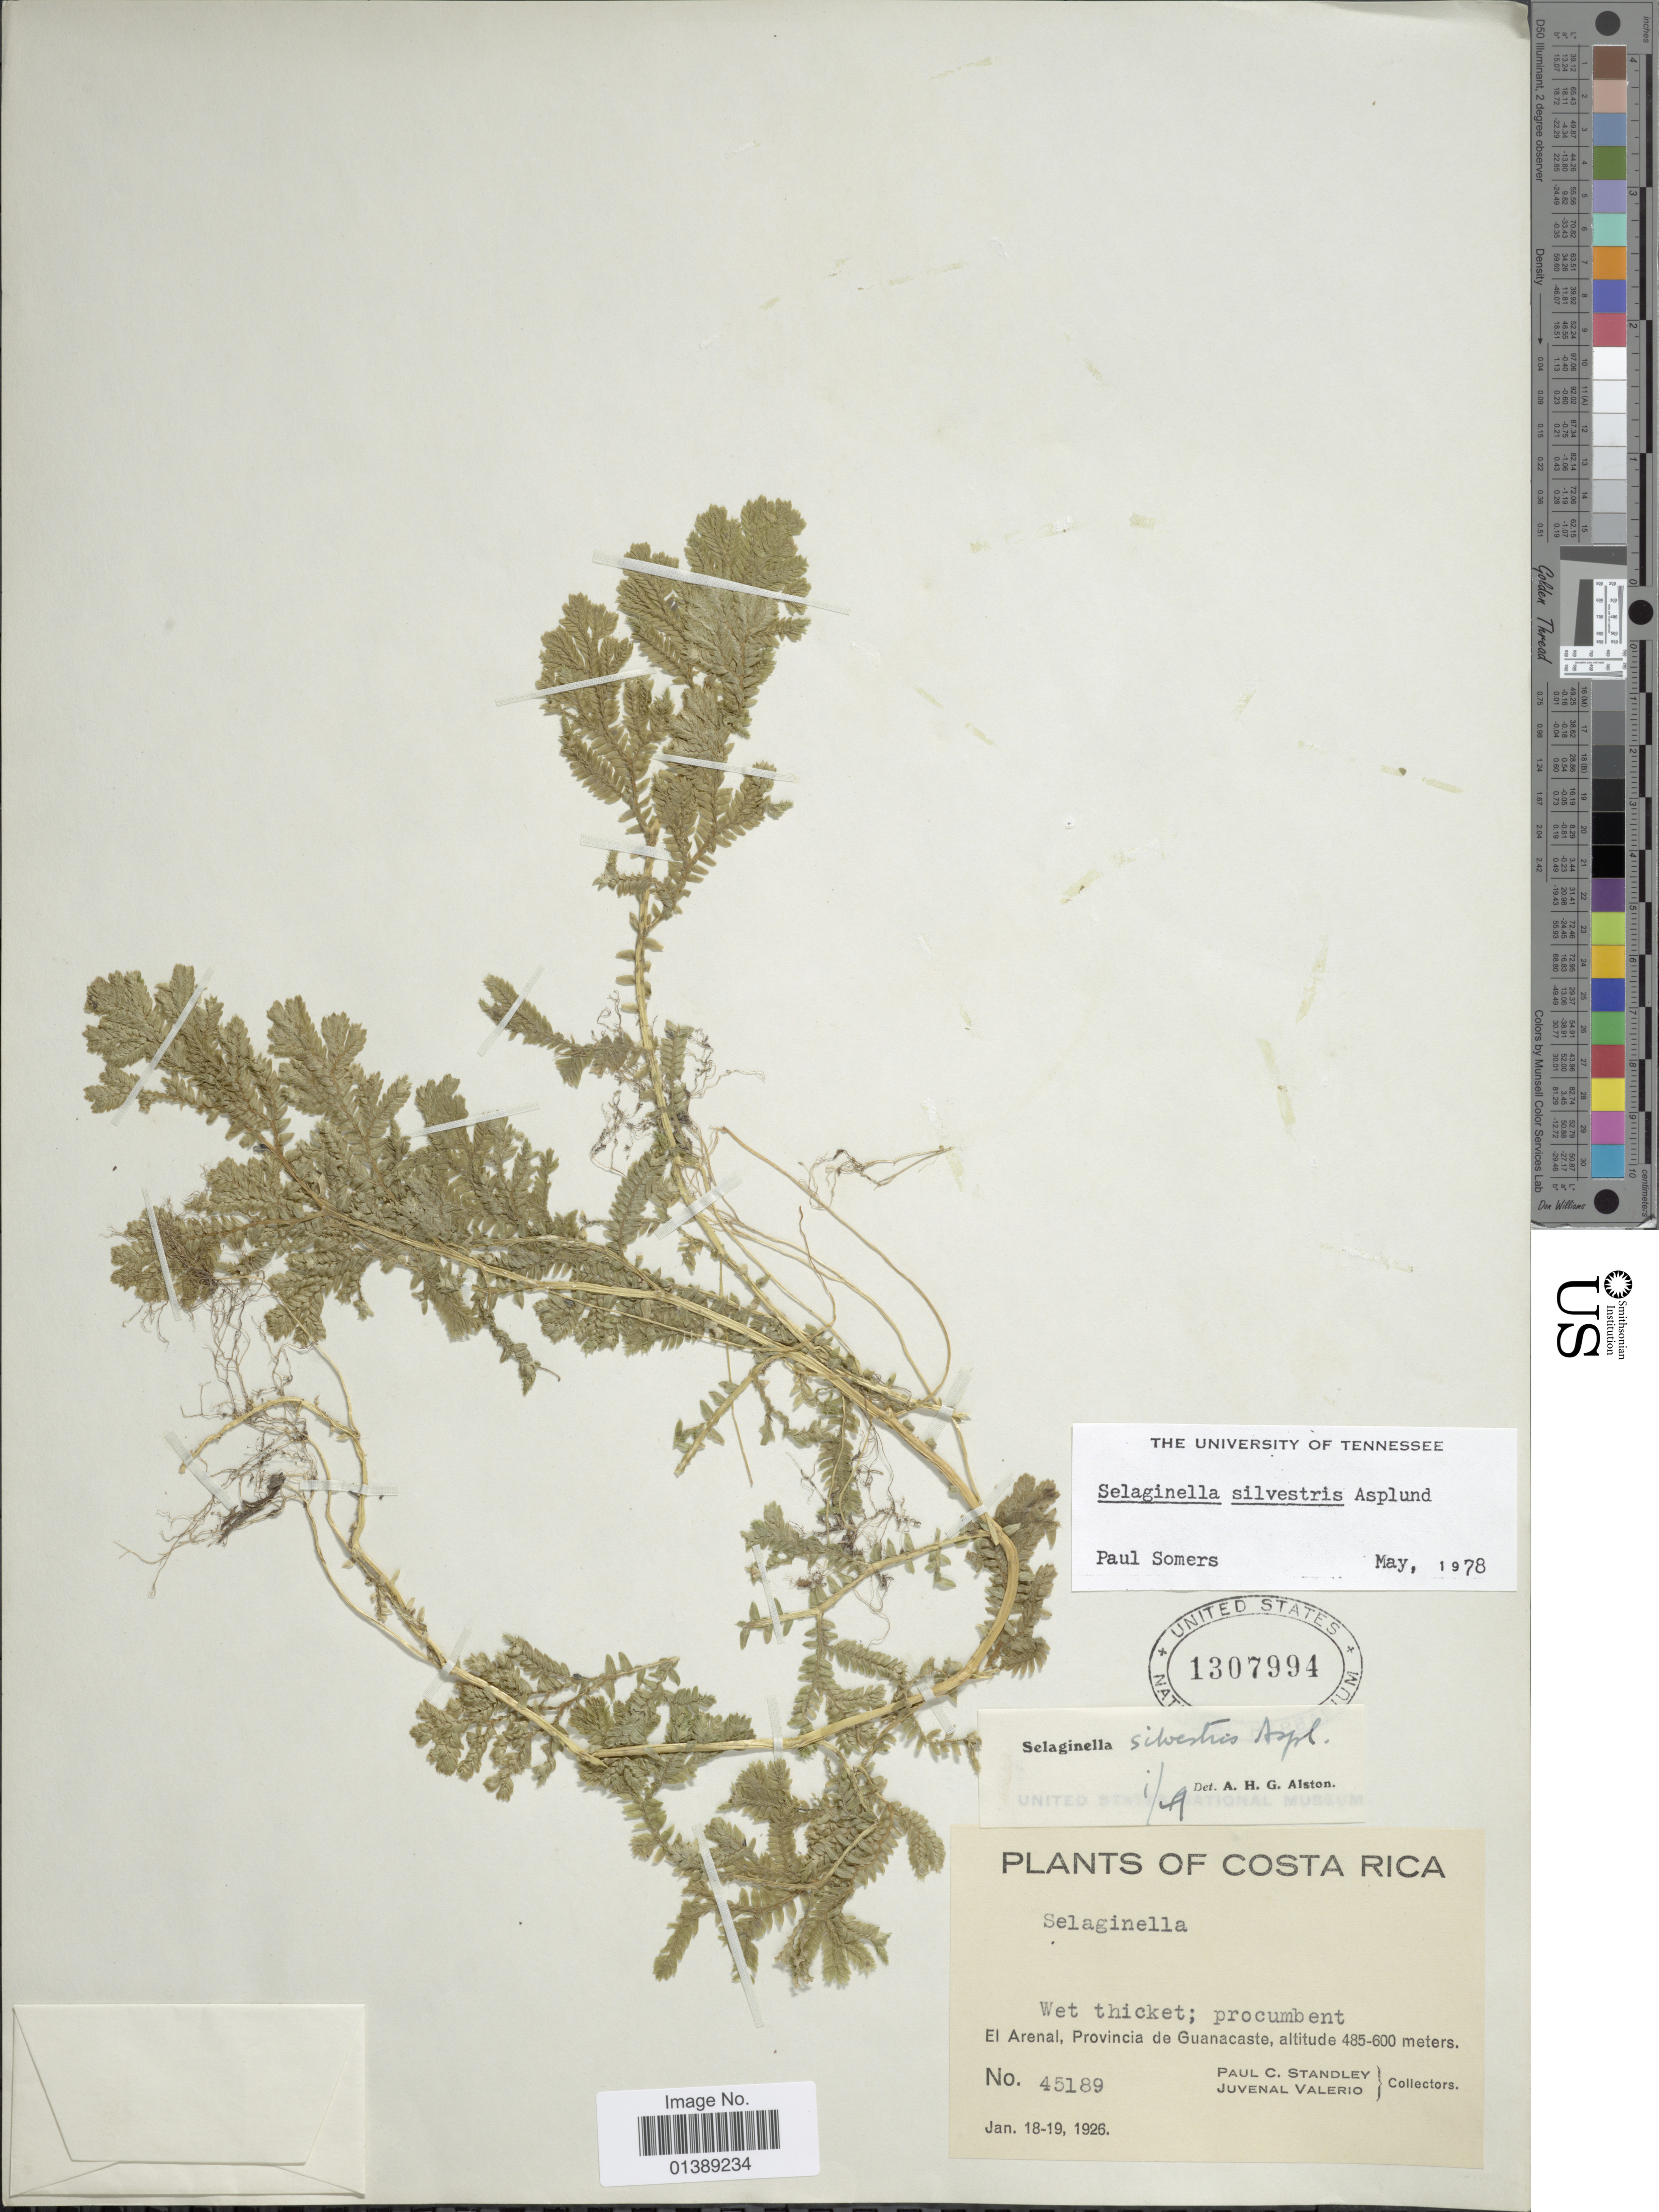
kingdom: Plantae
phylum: Tracheophyta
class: Lycopodiopsida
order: Selaginellales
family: Selaginellaceae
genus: Selaginella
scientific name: Selaginella silvestris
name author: Aspl.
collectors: P. C. Standley & J. Valerio R.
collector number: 45189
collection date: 1926-01-18/1926-01-19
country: Costa Rica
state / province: Guanacaste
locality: El Arenal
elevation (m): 485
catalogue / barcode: US 1307994